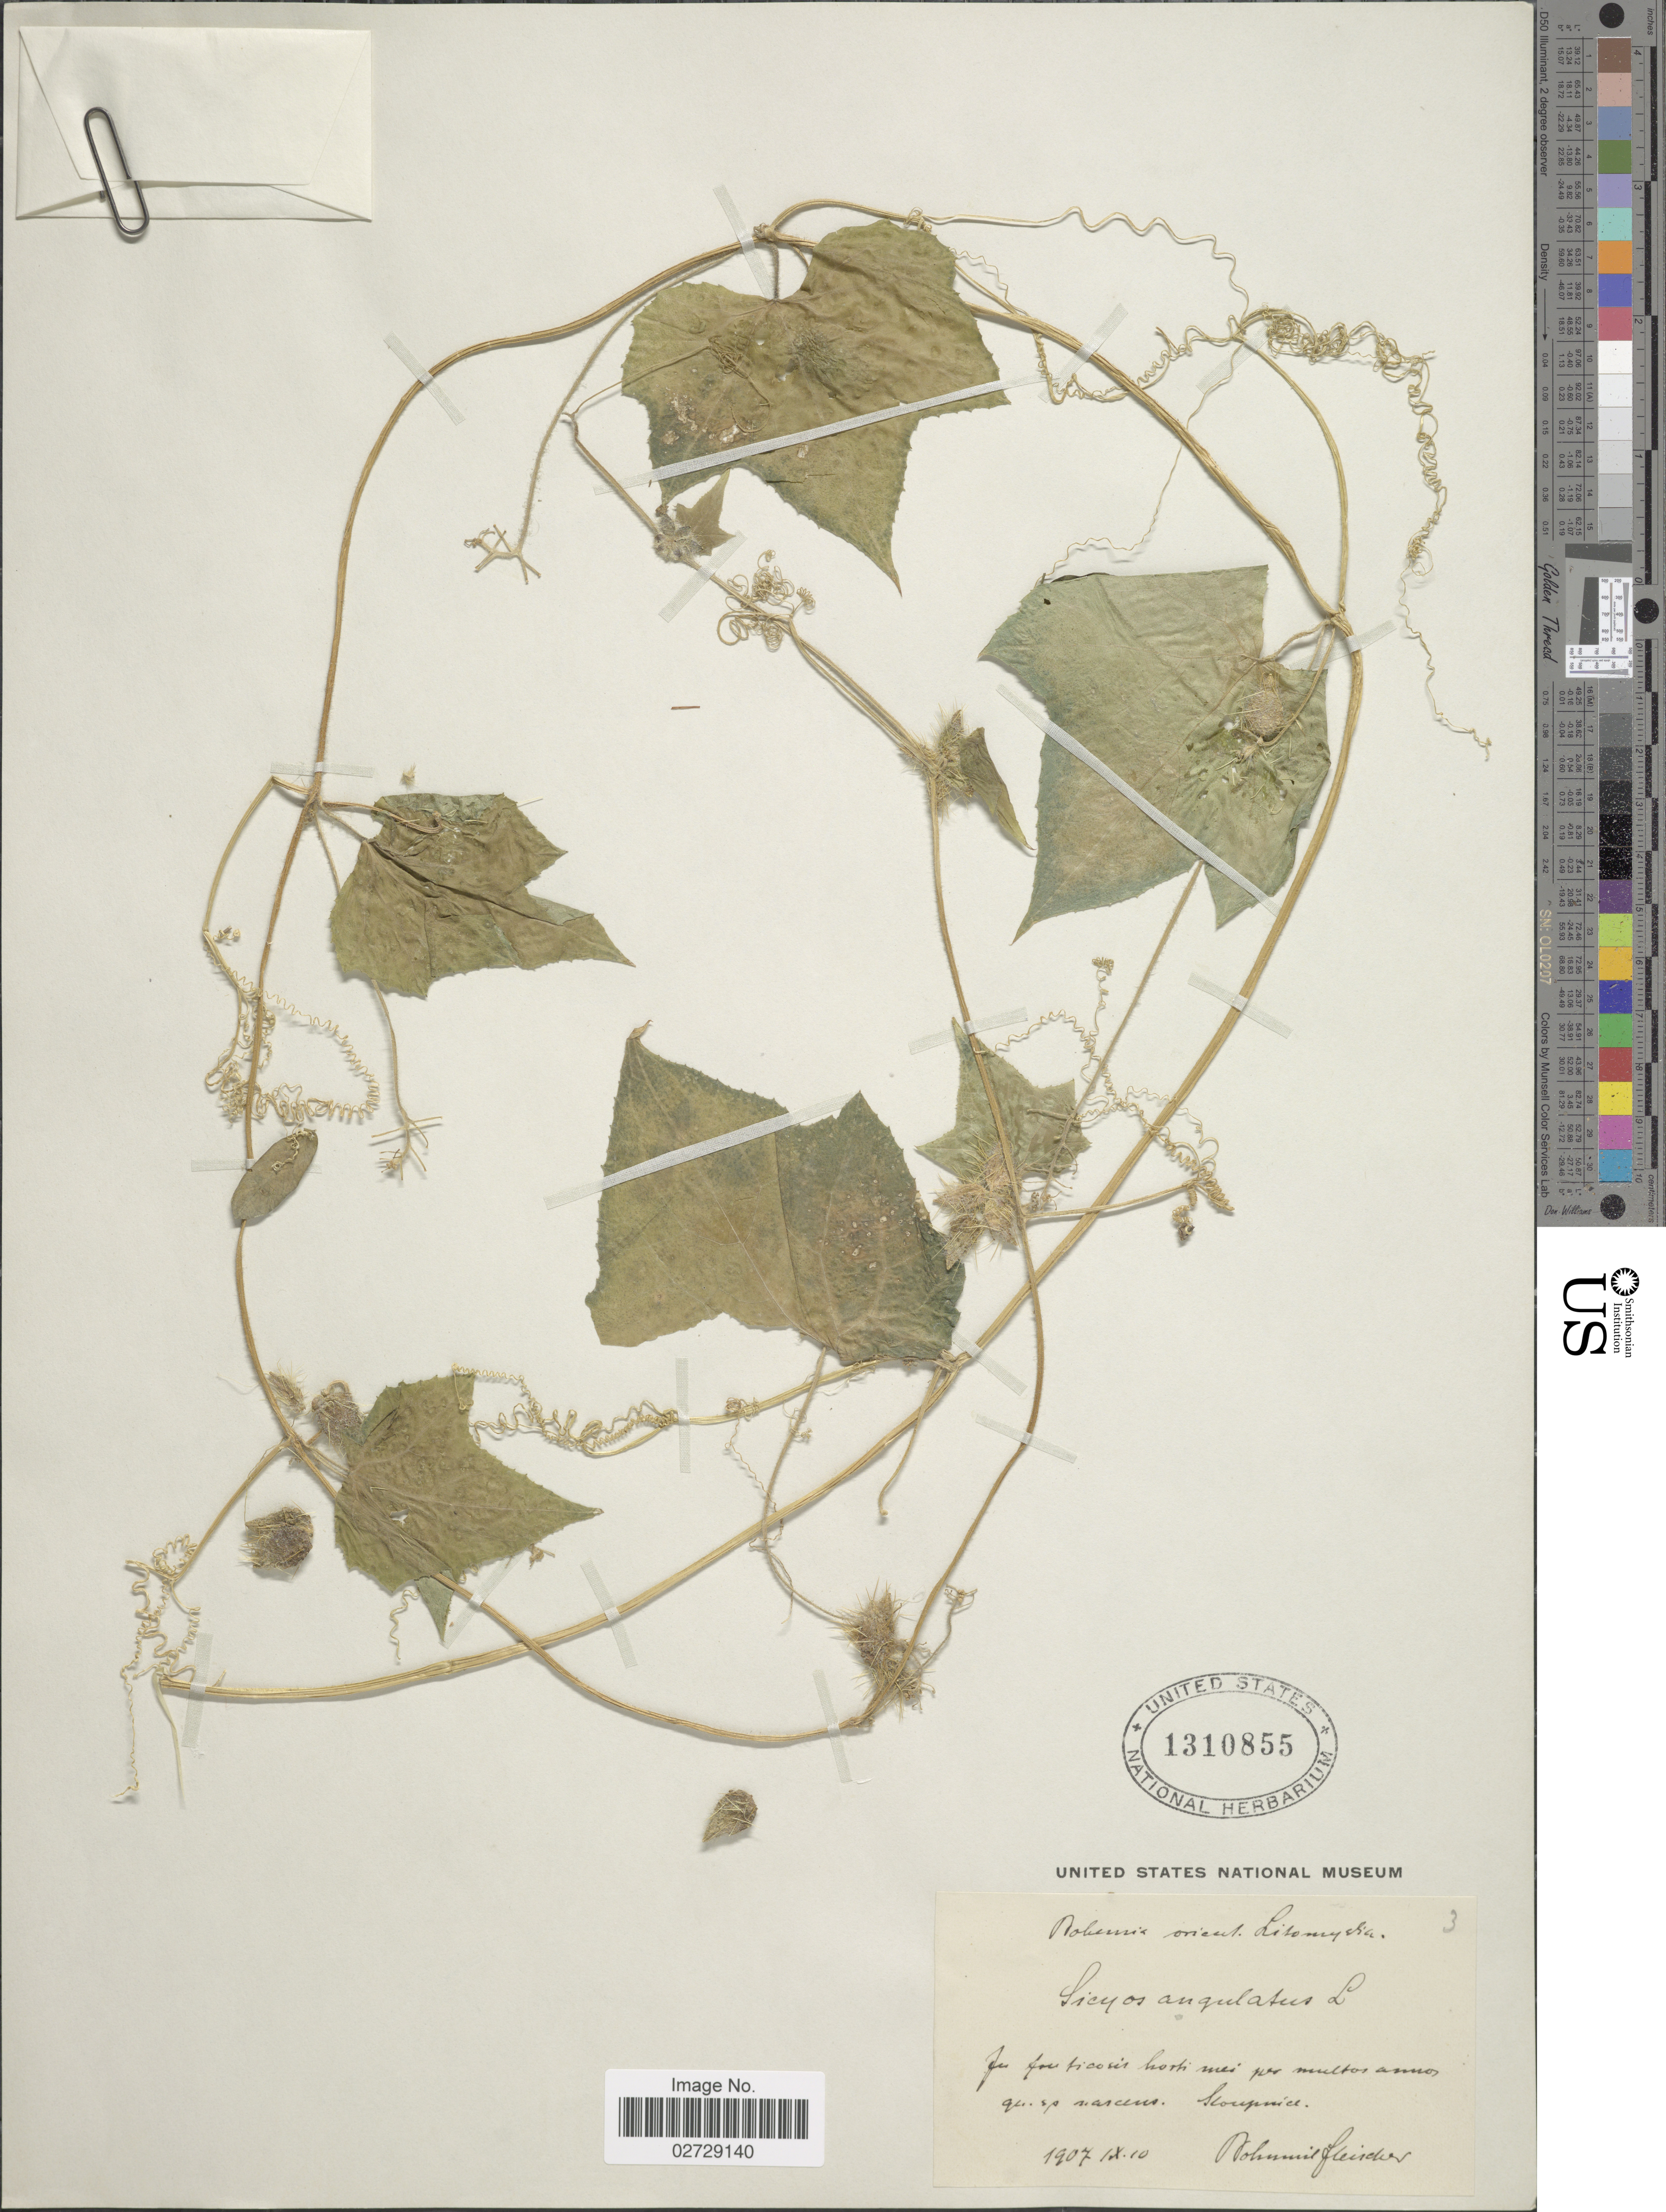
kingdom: Plantae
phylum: Tracheophyta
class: Magnoliopsida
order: Cucurbitales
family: Cucurbitaceae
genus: Sicyos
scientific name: Sicyos angulatus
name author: L.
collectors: B. Fleischer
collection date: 1907-09-10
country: Czechia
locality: Bohemia orient. Litomyšl. Sloupnice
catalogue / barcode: US 1310855